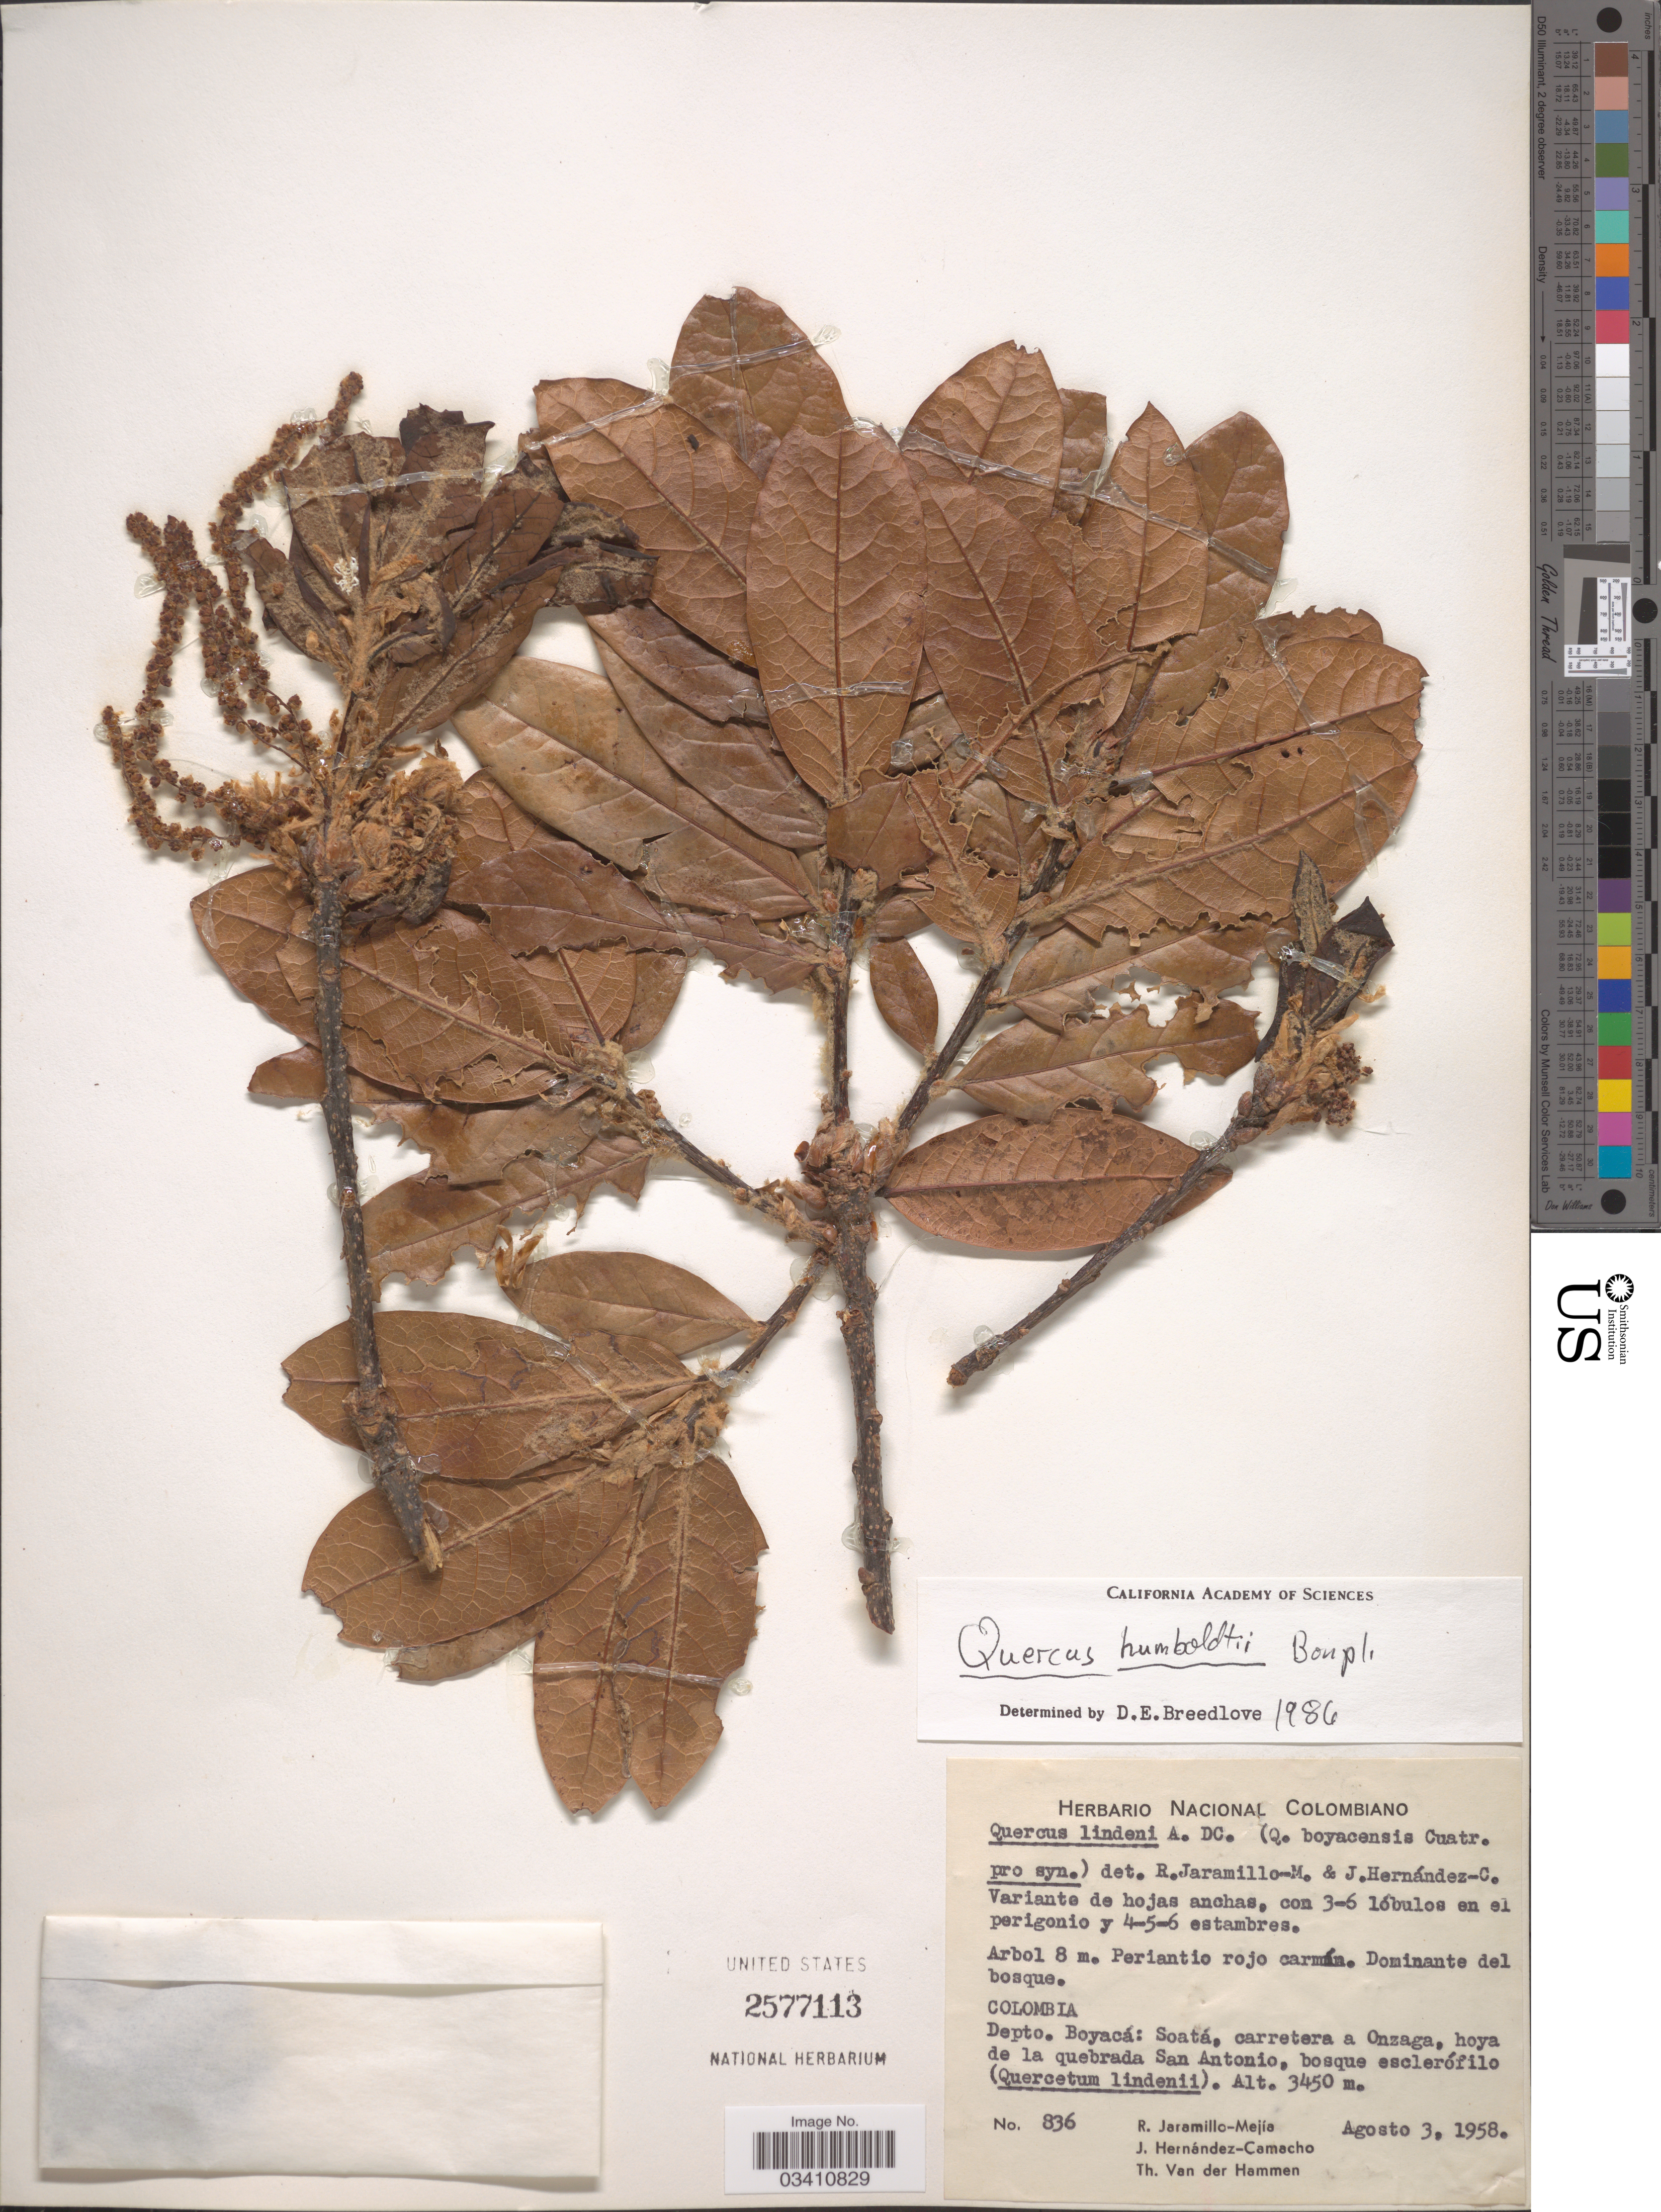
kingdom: Plantae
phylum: Tracheophyta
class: Magnoliopsida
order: Fagales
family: Fagaceae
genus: Quercus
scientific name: Quercus humboldtii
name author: Bonpl.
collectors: R. Jaramillo M., J. Hernández-Camacho & T. Van der Hammen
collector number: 836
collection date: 1958-08-03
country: Colombia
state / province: Boyacá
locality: Depto. Boyacá: Soatá, carretera a Onzaga, hoya de la quebrada San Antonio.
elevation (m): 3450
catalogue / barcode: US 2577113